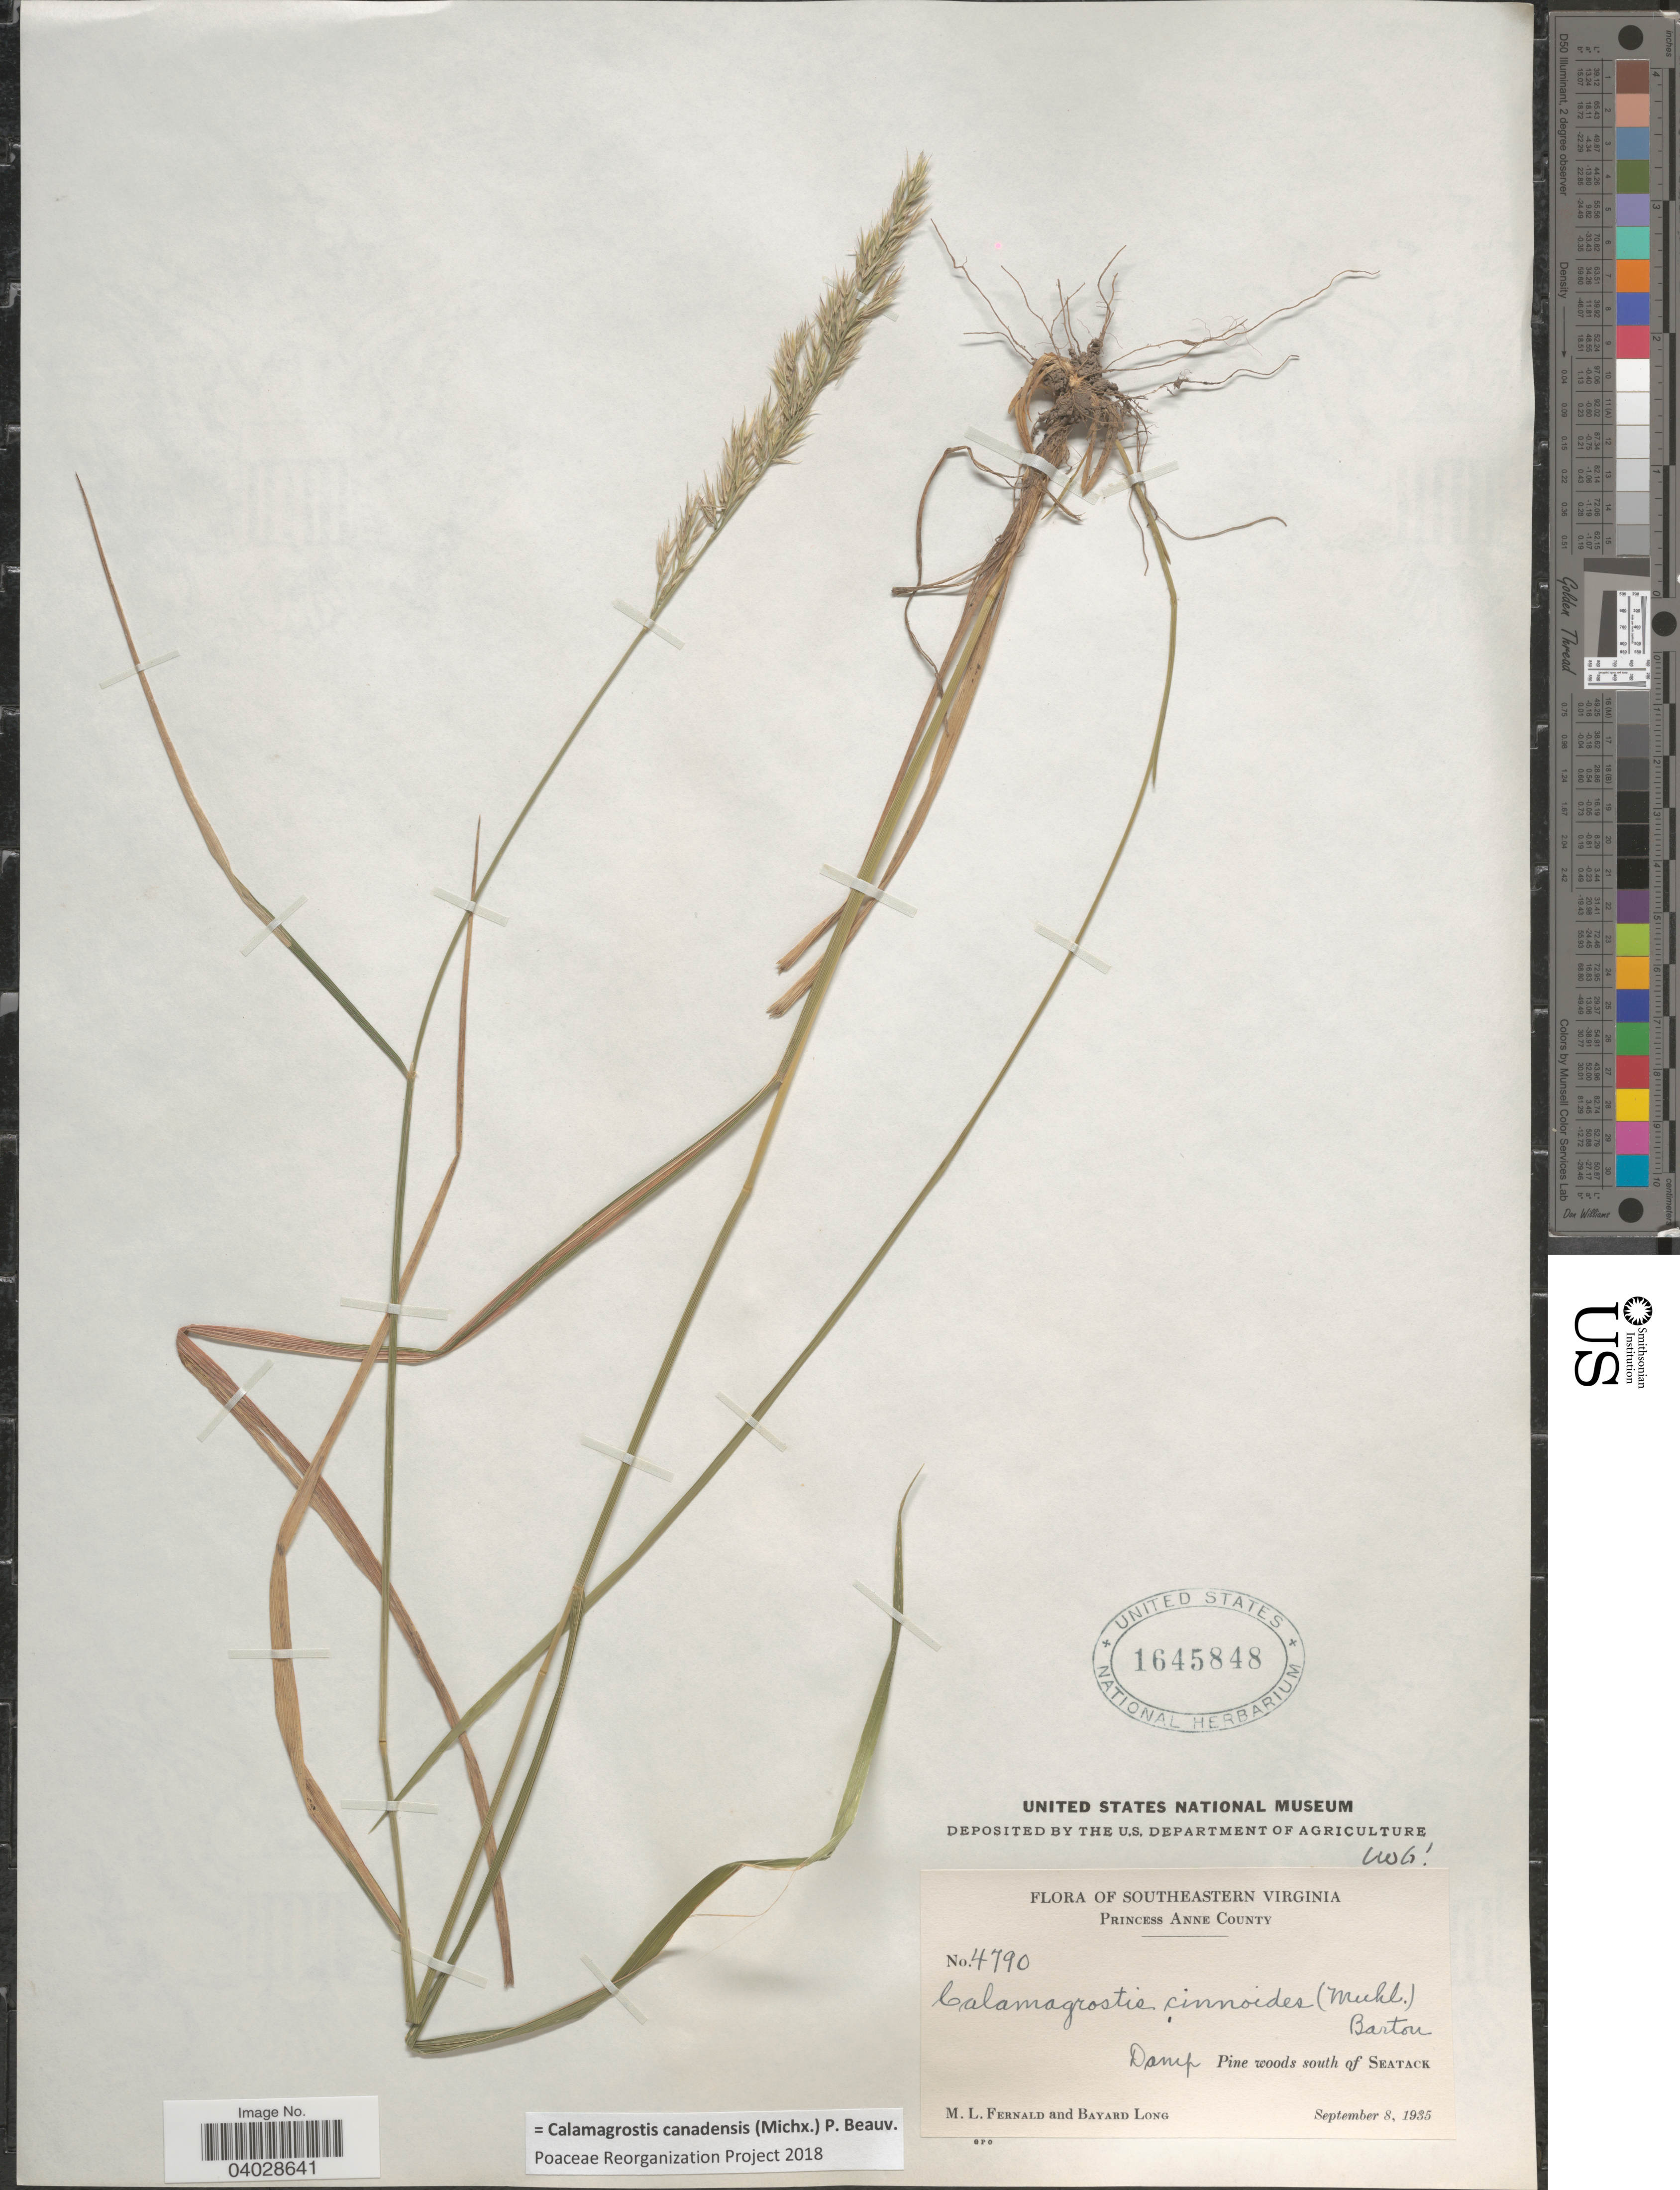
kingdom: Plantae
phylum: Tracheophyta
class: Liliopsida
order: Poales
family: Poaceae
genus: Calamagrostis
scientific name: Calamagrostis canadensis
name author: (Michx.) P. Beauv.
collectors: M. L. Fernald & B. Long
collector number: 4790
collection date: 1935-09-08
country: United States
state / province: Virginia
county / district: City of Virginia Beach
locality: Southeastern Virginia. Princes Anne County. Damp. Pine woods smith of Seatack.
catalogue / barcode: US 1645848